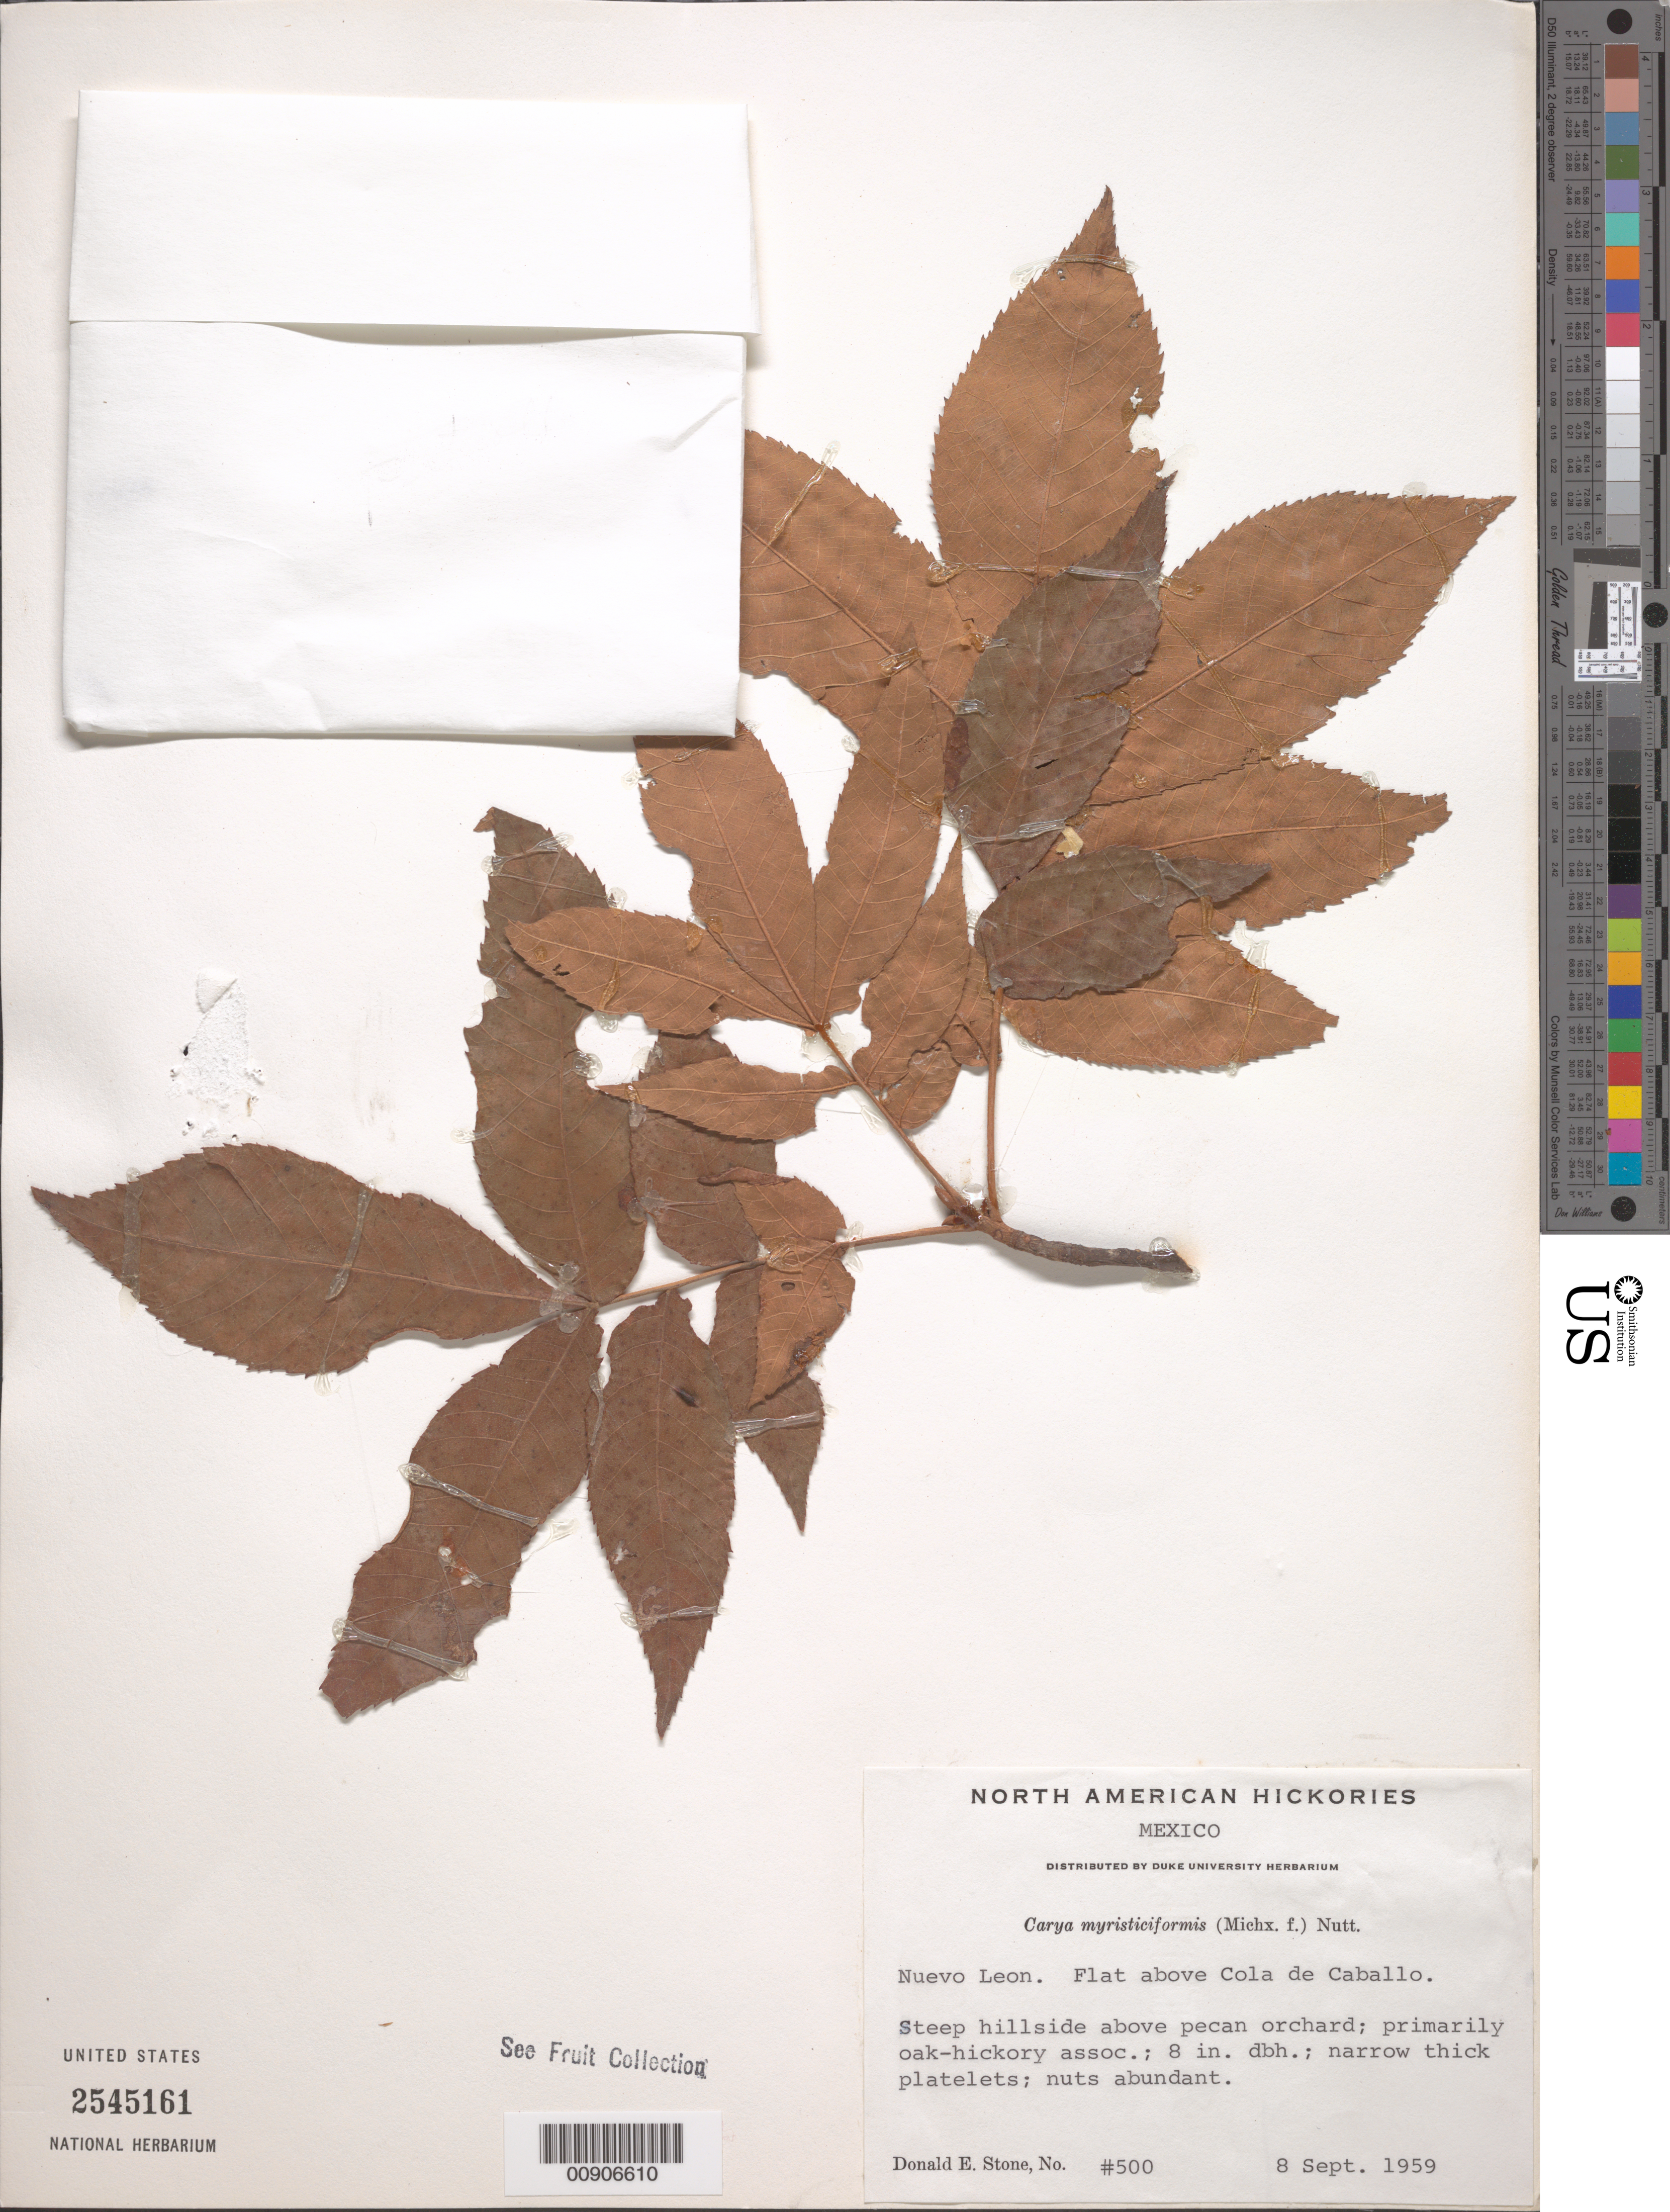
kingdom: Plantae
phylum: Tracheophyta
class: Magnoliopsida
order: Fagales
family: Juglandaceae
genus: Carya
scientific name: Carya myristiciformis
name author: (F. Michx.) Nutt.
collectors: D. E. Stone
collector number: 500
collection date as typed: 08 Sep 1959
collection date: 1959-09-08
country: Mexico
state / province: Nuevo León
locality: Nuevo León. Flat above Cola de Caballo.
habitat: Steep hillsides above pecan orchard, primarily oak-hickory assoc.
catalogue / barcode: US 2545161